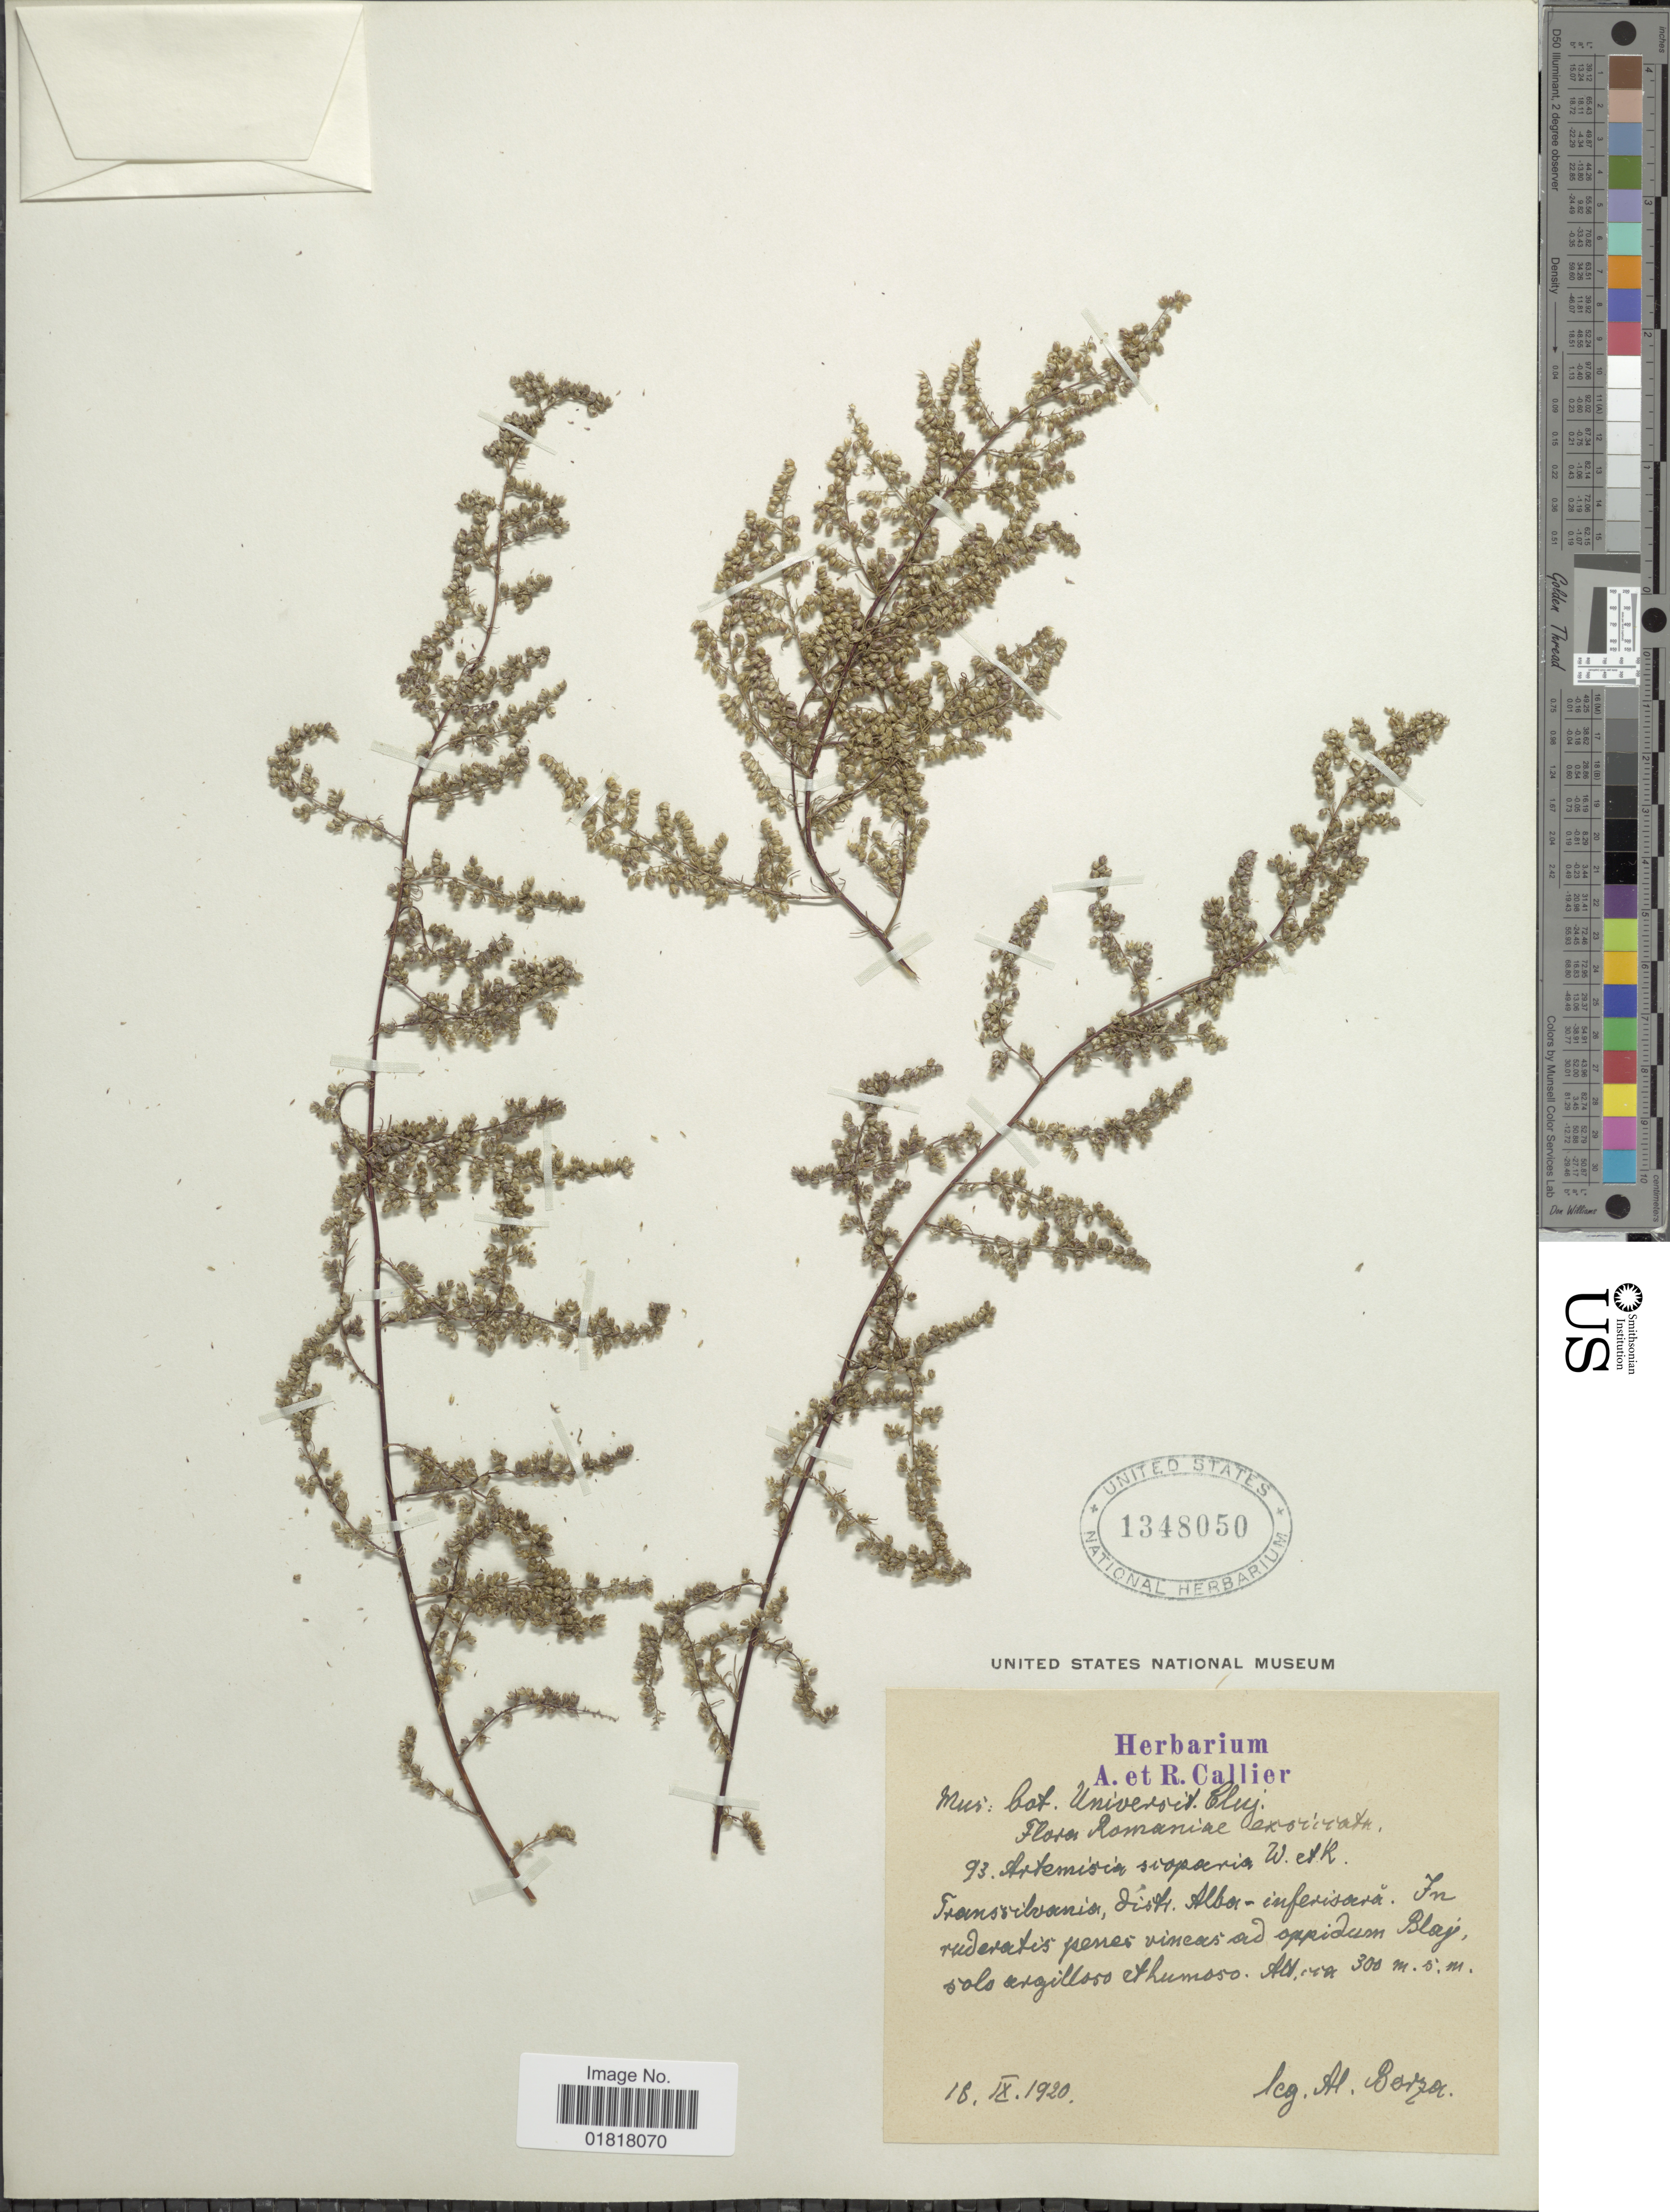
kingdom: Plantae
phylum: Tracheophyta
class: Magnoliopsida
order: Asterales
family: Asteraceae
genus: Artemisia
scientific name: Artemisia scoparia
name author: Waldst. & Kit.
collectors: A. Borza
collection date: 1920-09-18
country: Romania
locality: Transilvania, distr. Alboi-inferisara, in ruderatis pesses vineas ad oppodum Blaj, solo argilloso thumoso [interpreted]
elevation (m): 300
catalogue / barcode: US 1348050